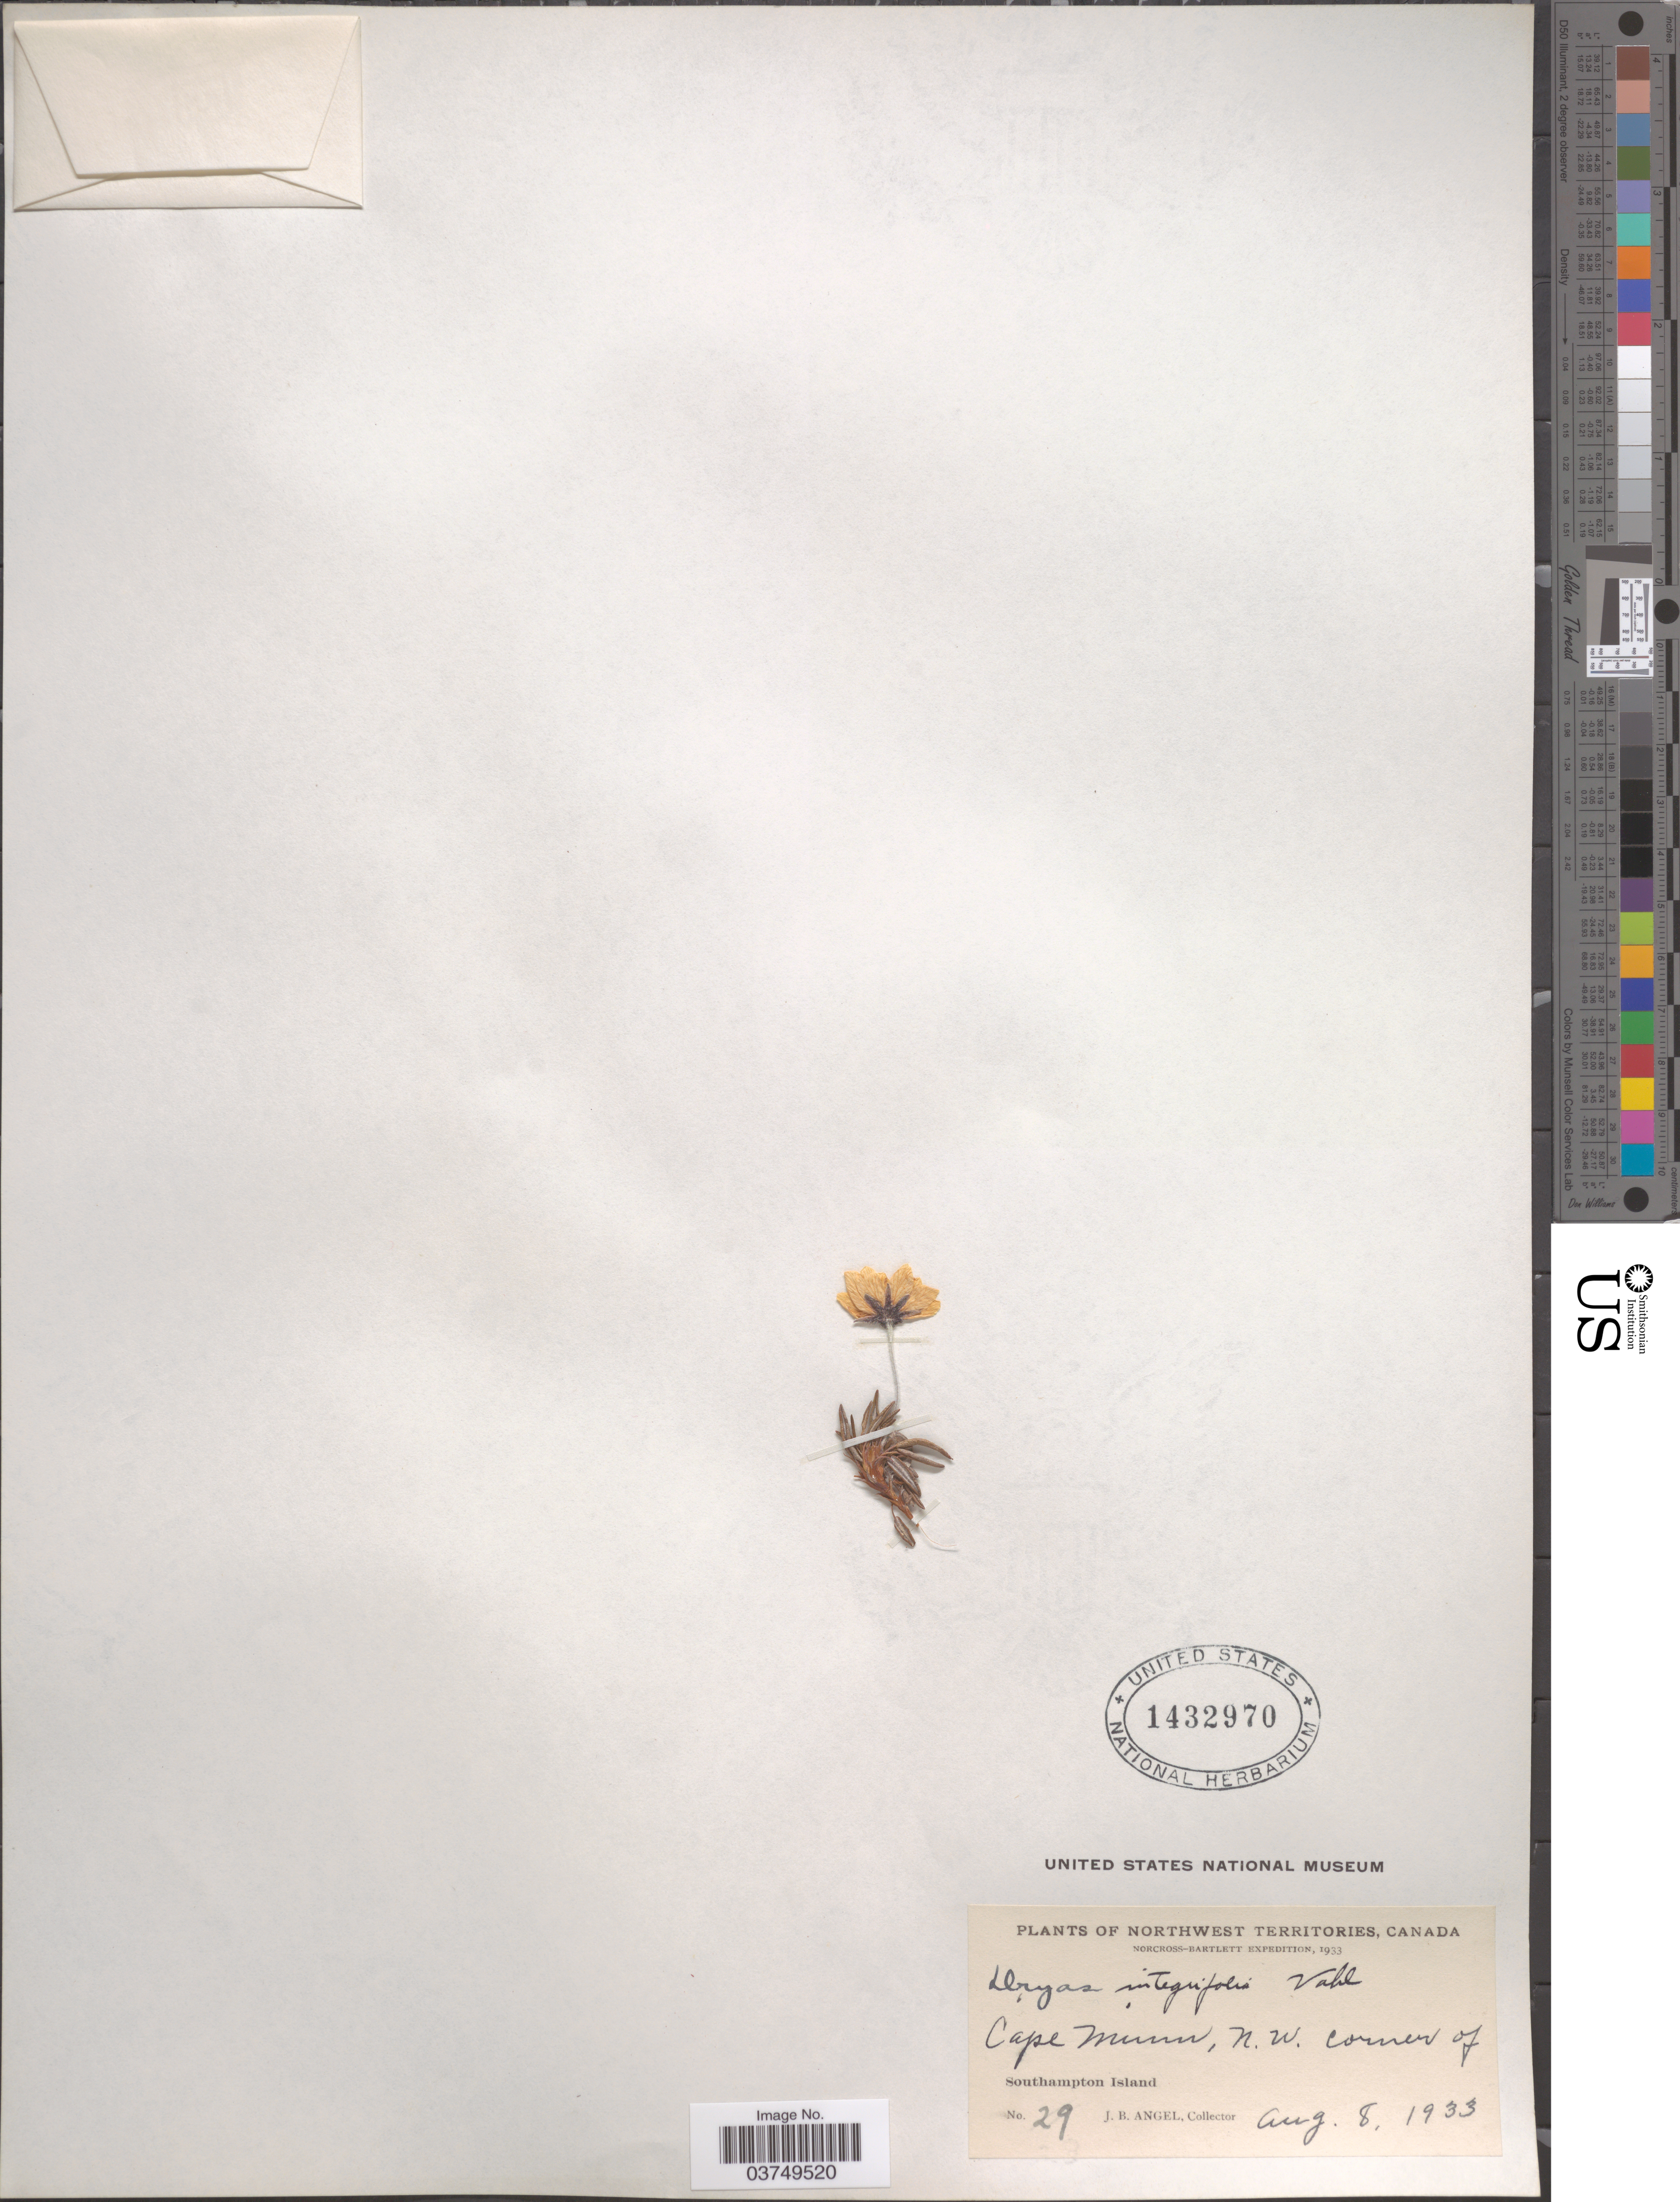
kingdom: Plantae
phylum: Tracheophyta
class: Magnoliopsida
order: Rosales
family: Rosaceae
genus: Dryas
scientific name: Dryas integrifolia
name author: Vahl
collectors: J. Angel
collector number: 29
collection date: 1933-08-08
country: Canada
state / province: Northwest Territories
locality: Cape Munn, N. W. Corner of Southampton Island.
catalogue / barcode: US 1432970